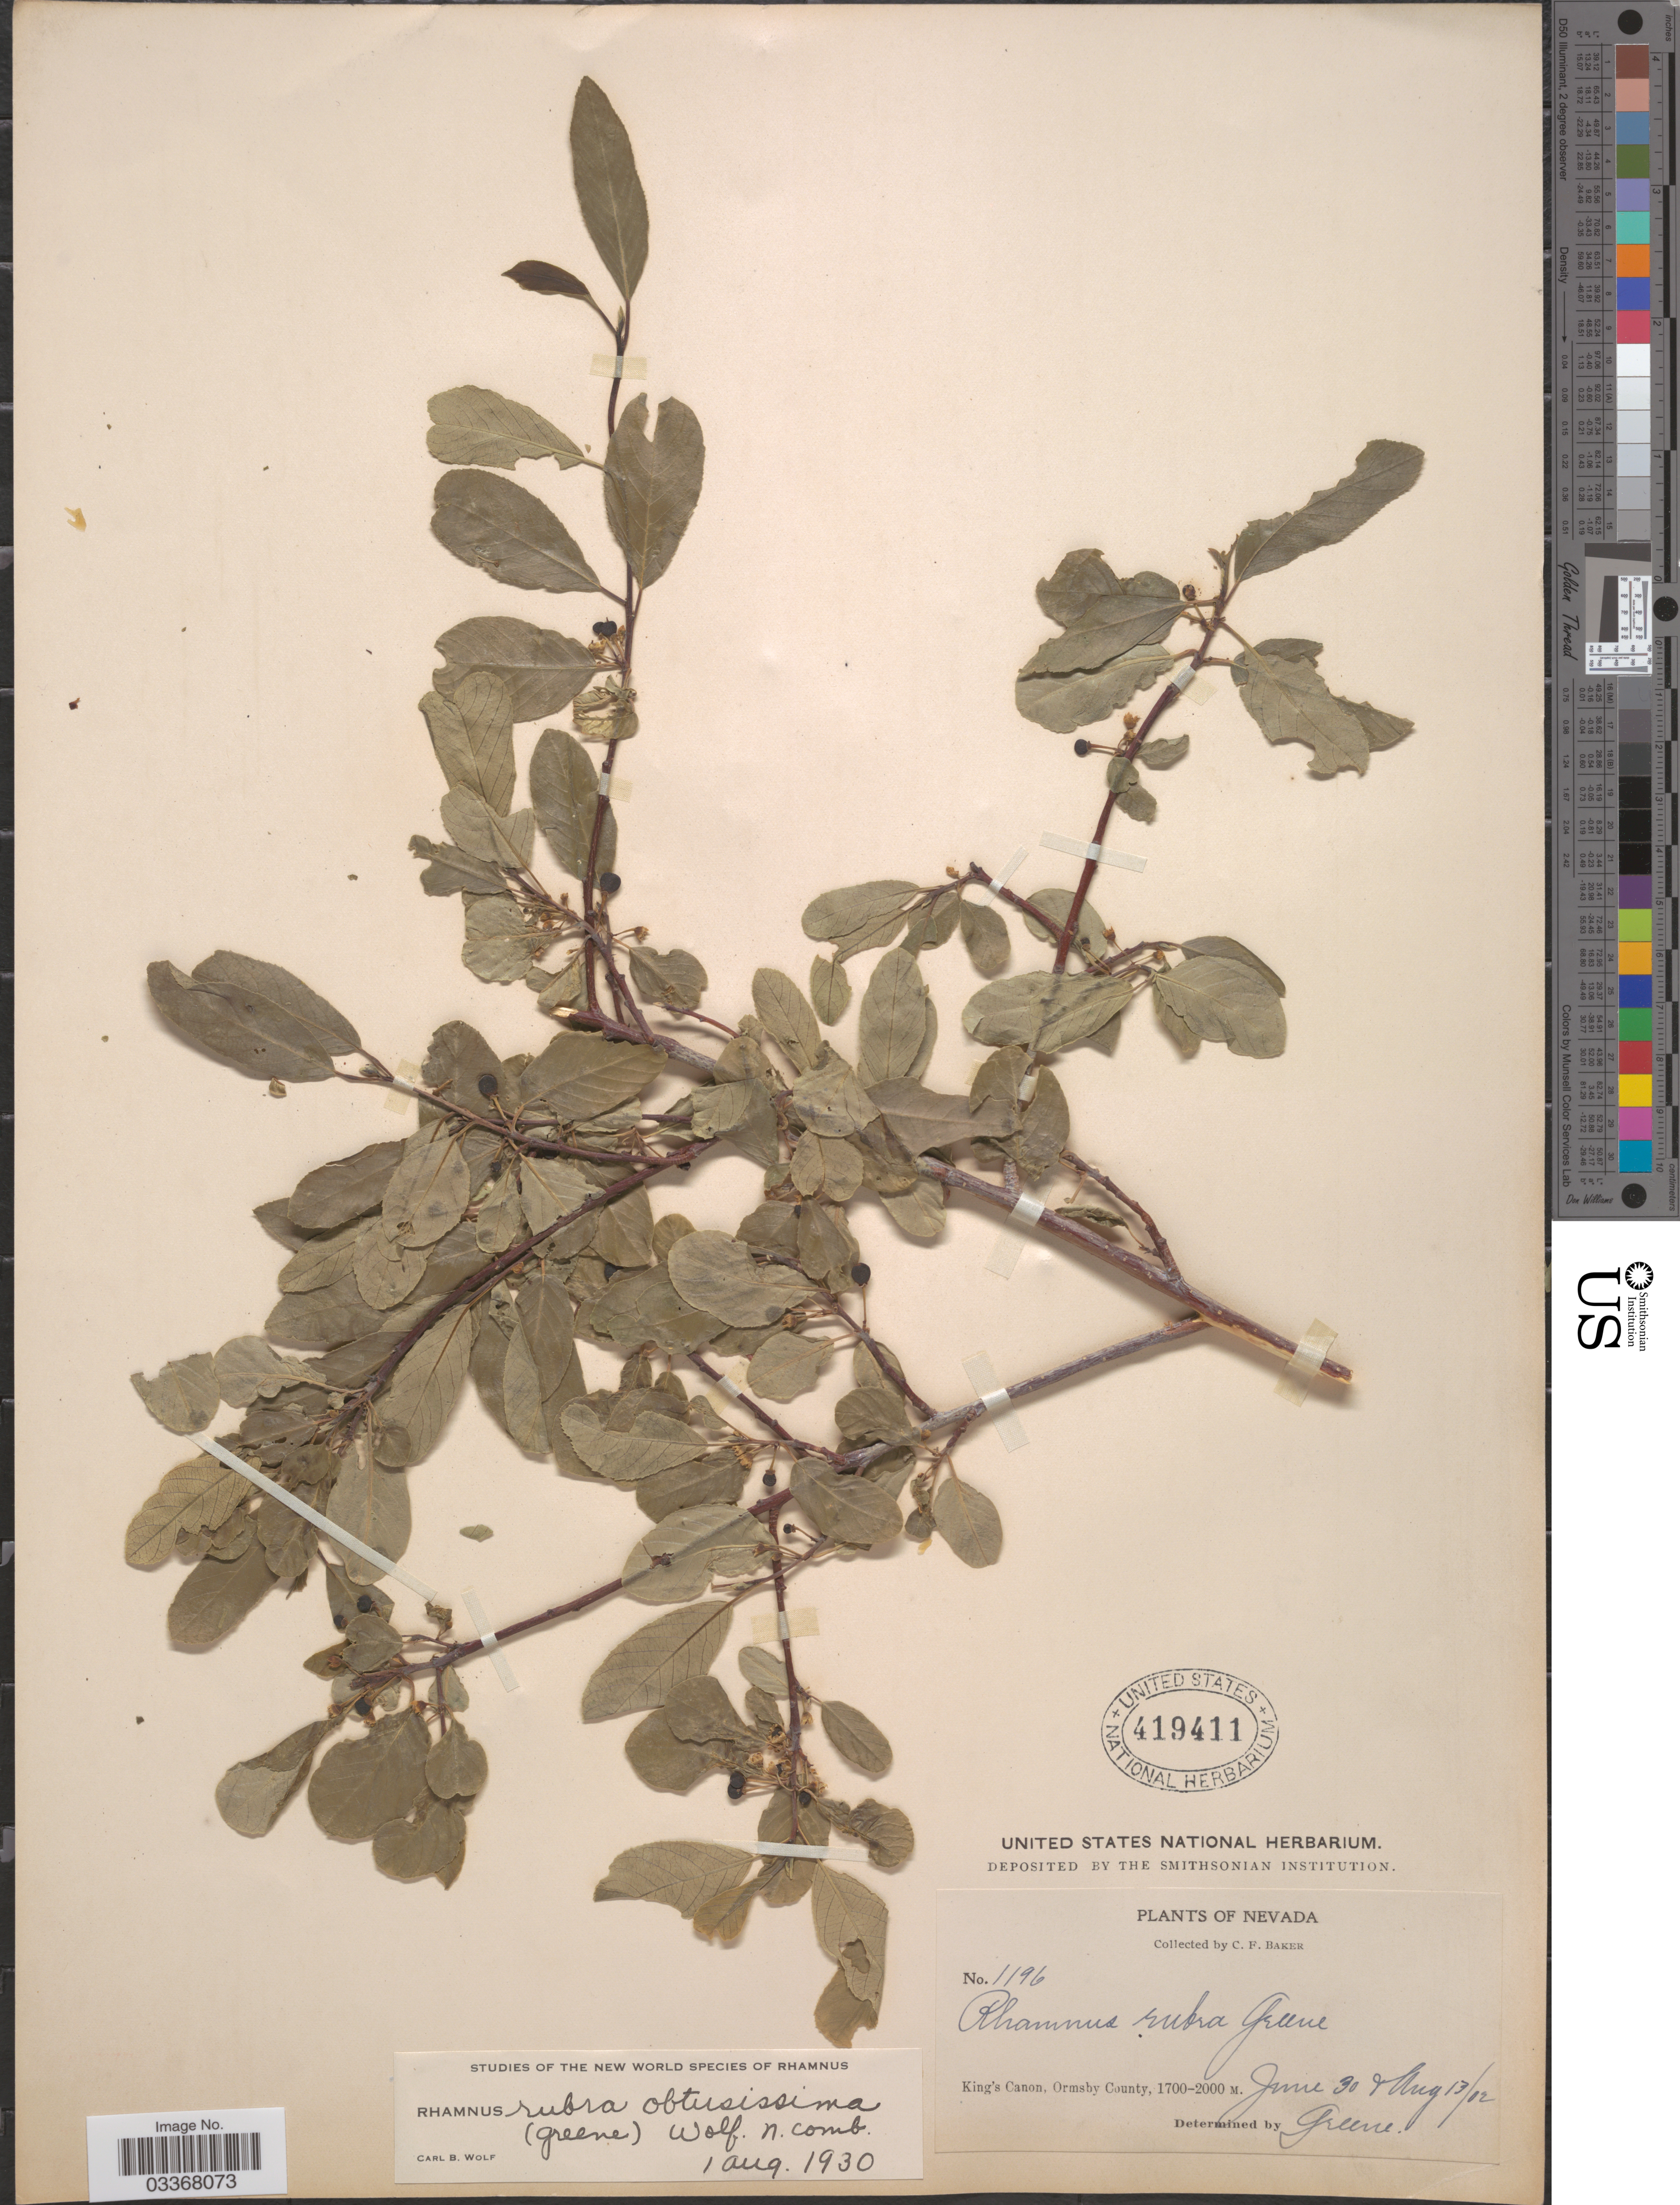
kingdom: Plantae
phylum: Tracheophyta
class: Magnoliopsida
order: Rosales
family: Rhamnaceae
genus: Frangula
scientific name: Frangula rubra subsp. obtusissima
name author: (Greene) Kartesz & Gandhi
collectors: C. F. Baker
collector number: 1196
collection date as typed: Transcribed d/m/y: 30/6/2 to 13/8/2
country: United States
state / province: Nevada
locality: King's Canon, Ormsby County.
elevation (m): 1700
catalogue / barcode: US 419411